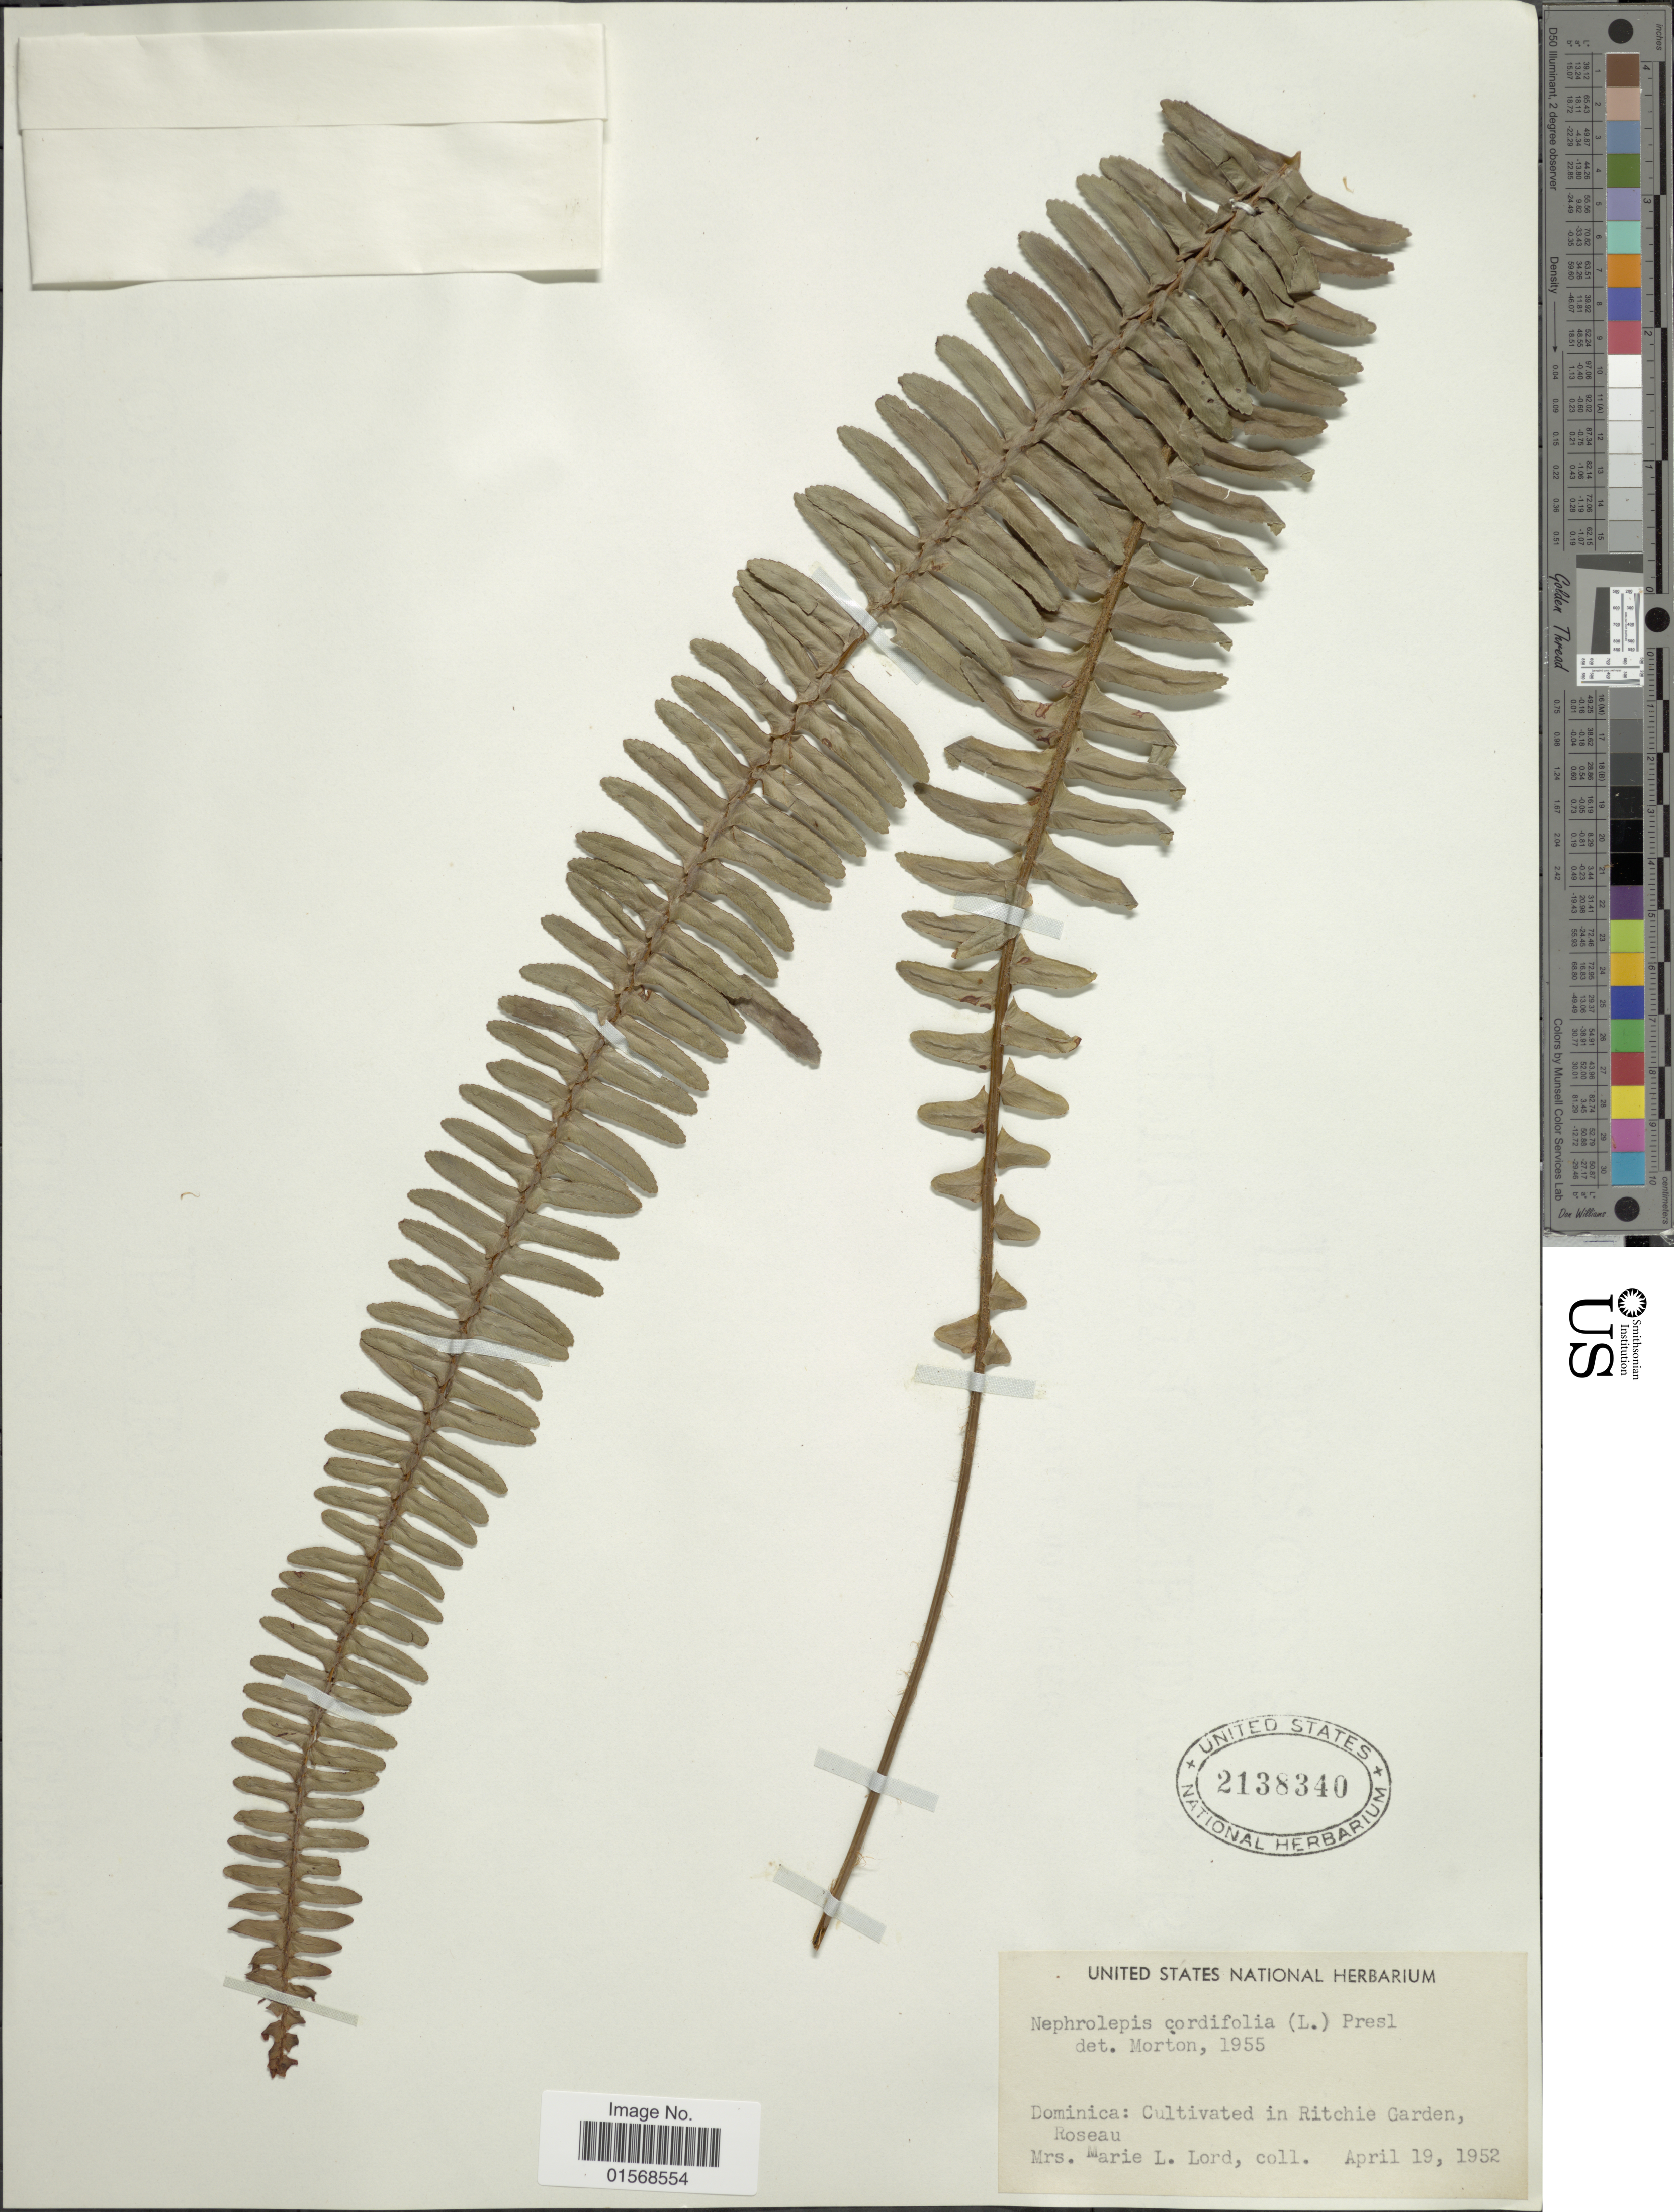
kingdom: Plantae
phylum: Tracheophyta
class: Polypodiopsida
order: Polypodiales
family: Nephrolepidaceae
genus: Nephrolepis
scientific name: Nephrolepis cordifolia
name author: (L.) C. Presl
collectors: M. Lord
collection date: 1952-04-19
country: Dominica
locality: Dominca: in Ritchie Garden, Roseau.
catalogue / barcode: US 2138340